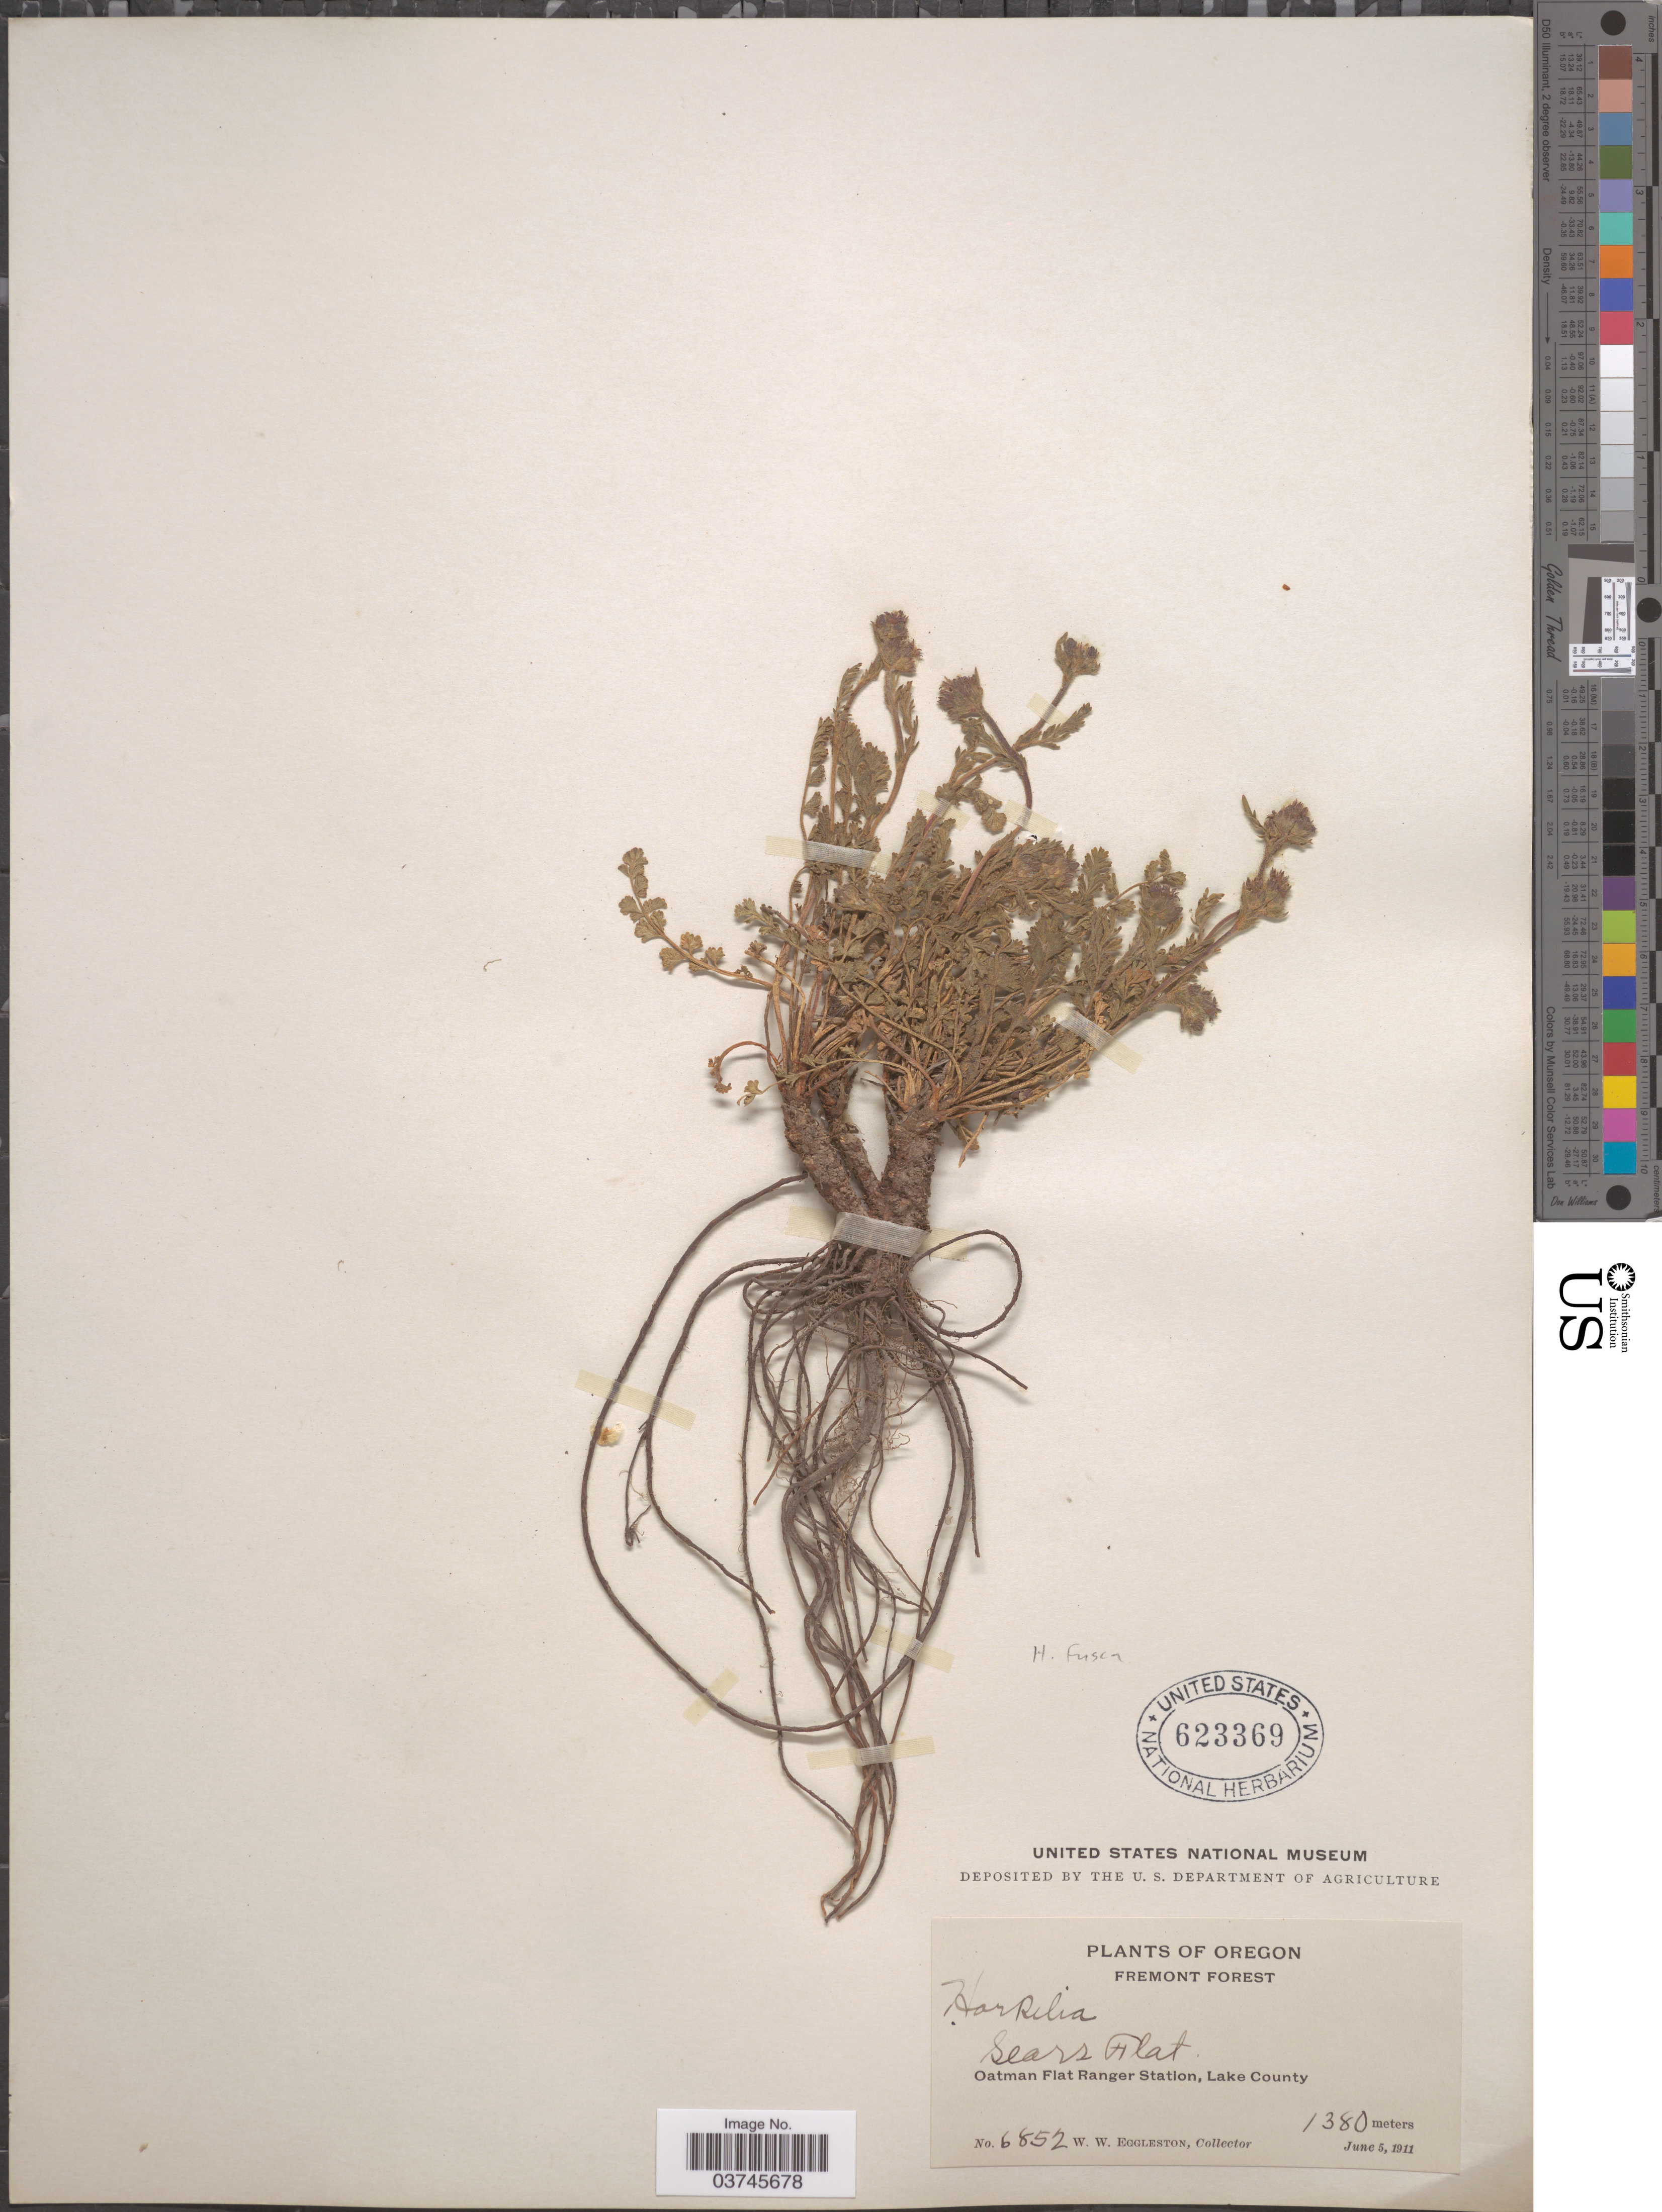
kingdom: Plantae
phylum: Tracheophyta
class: Magnoliopsida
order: Rosales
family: Rosaceae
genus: Potentilla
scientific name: Potentilla douglasii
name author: Greene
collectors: W. W. Eggleston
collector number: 6852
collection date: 1911-06-05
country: United States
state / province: Oregon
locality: Fremont Forest. Sears Flat. Oatman Flat Ranger Station, Lake County.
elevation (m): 1380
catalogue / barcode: US 623369